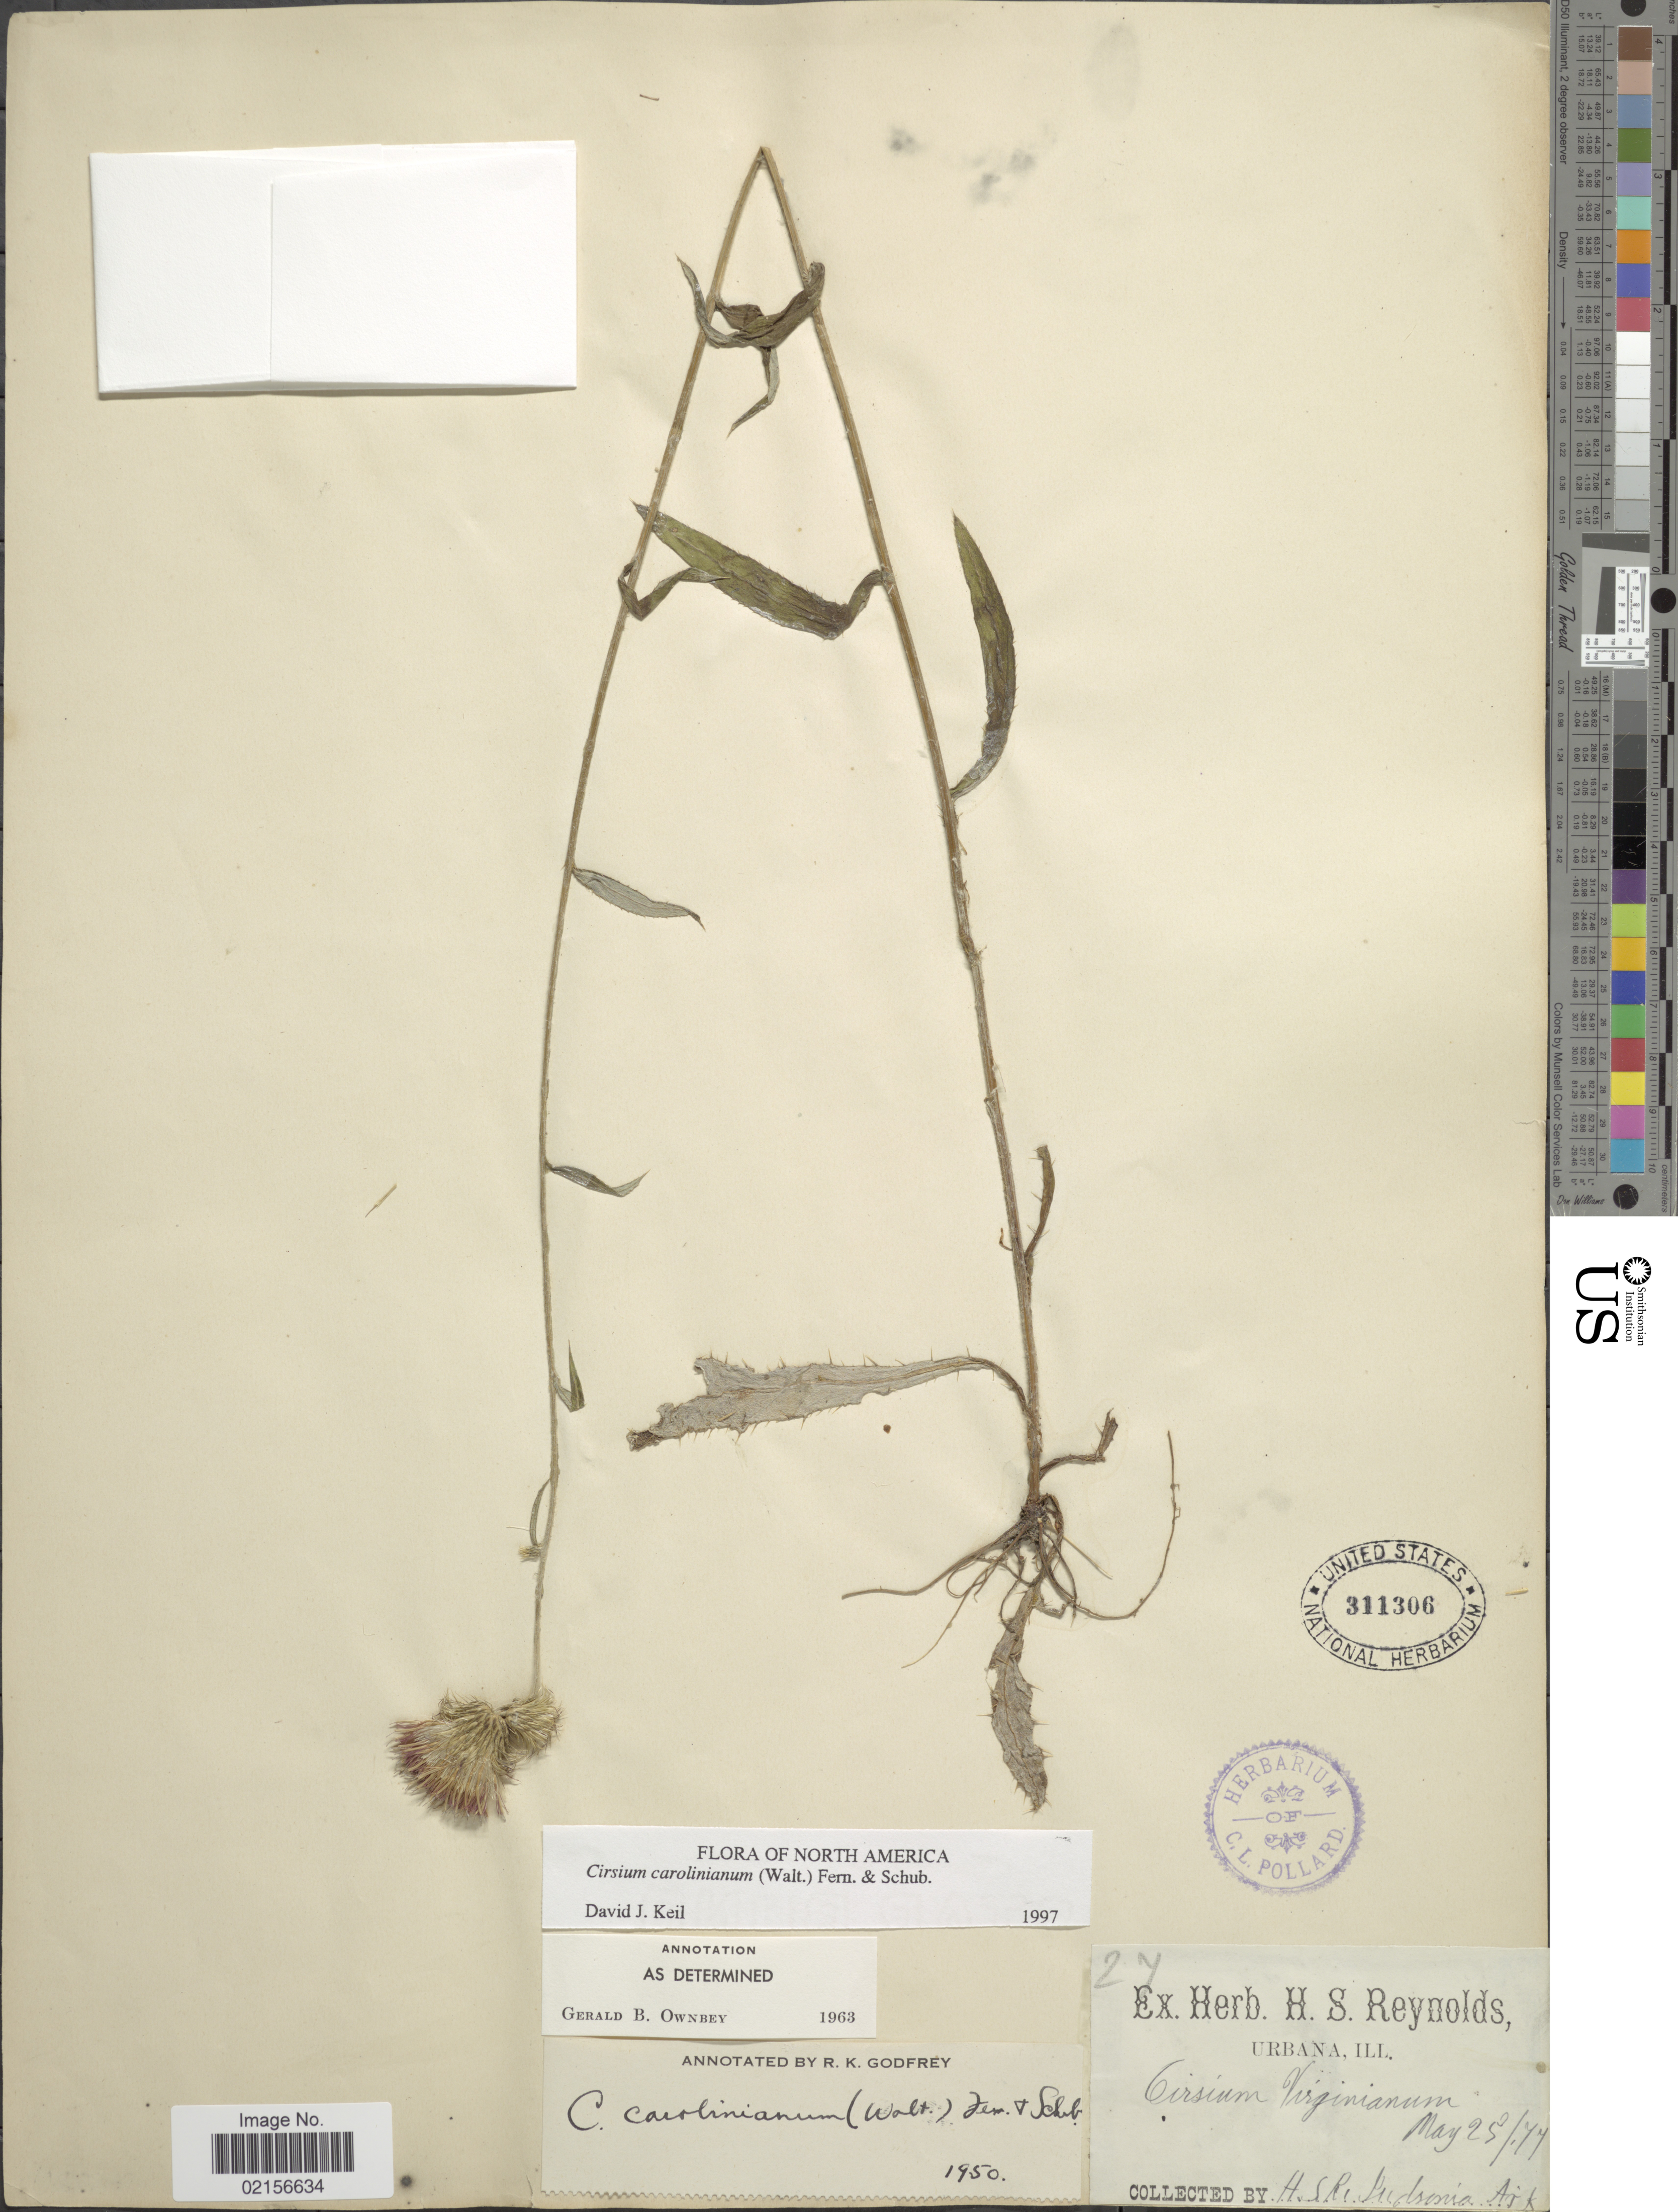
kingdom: Plantae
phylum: Tracheophyta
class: Magnoliopsida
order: Asterales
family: Asteraceae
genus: Cirsium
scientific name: Cirsium carolinianum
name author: (Walter) Fernald & Schub.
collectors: H. Reynolds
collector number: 27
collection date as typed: Transcribed d/m/y: 25/5/77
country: United States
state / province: Arkansas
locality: Judsonia, Ark.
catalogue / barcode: US 311306